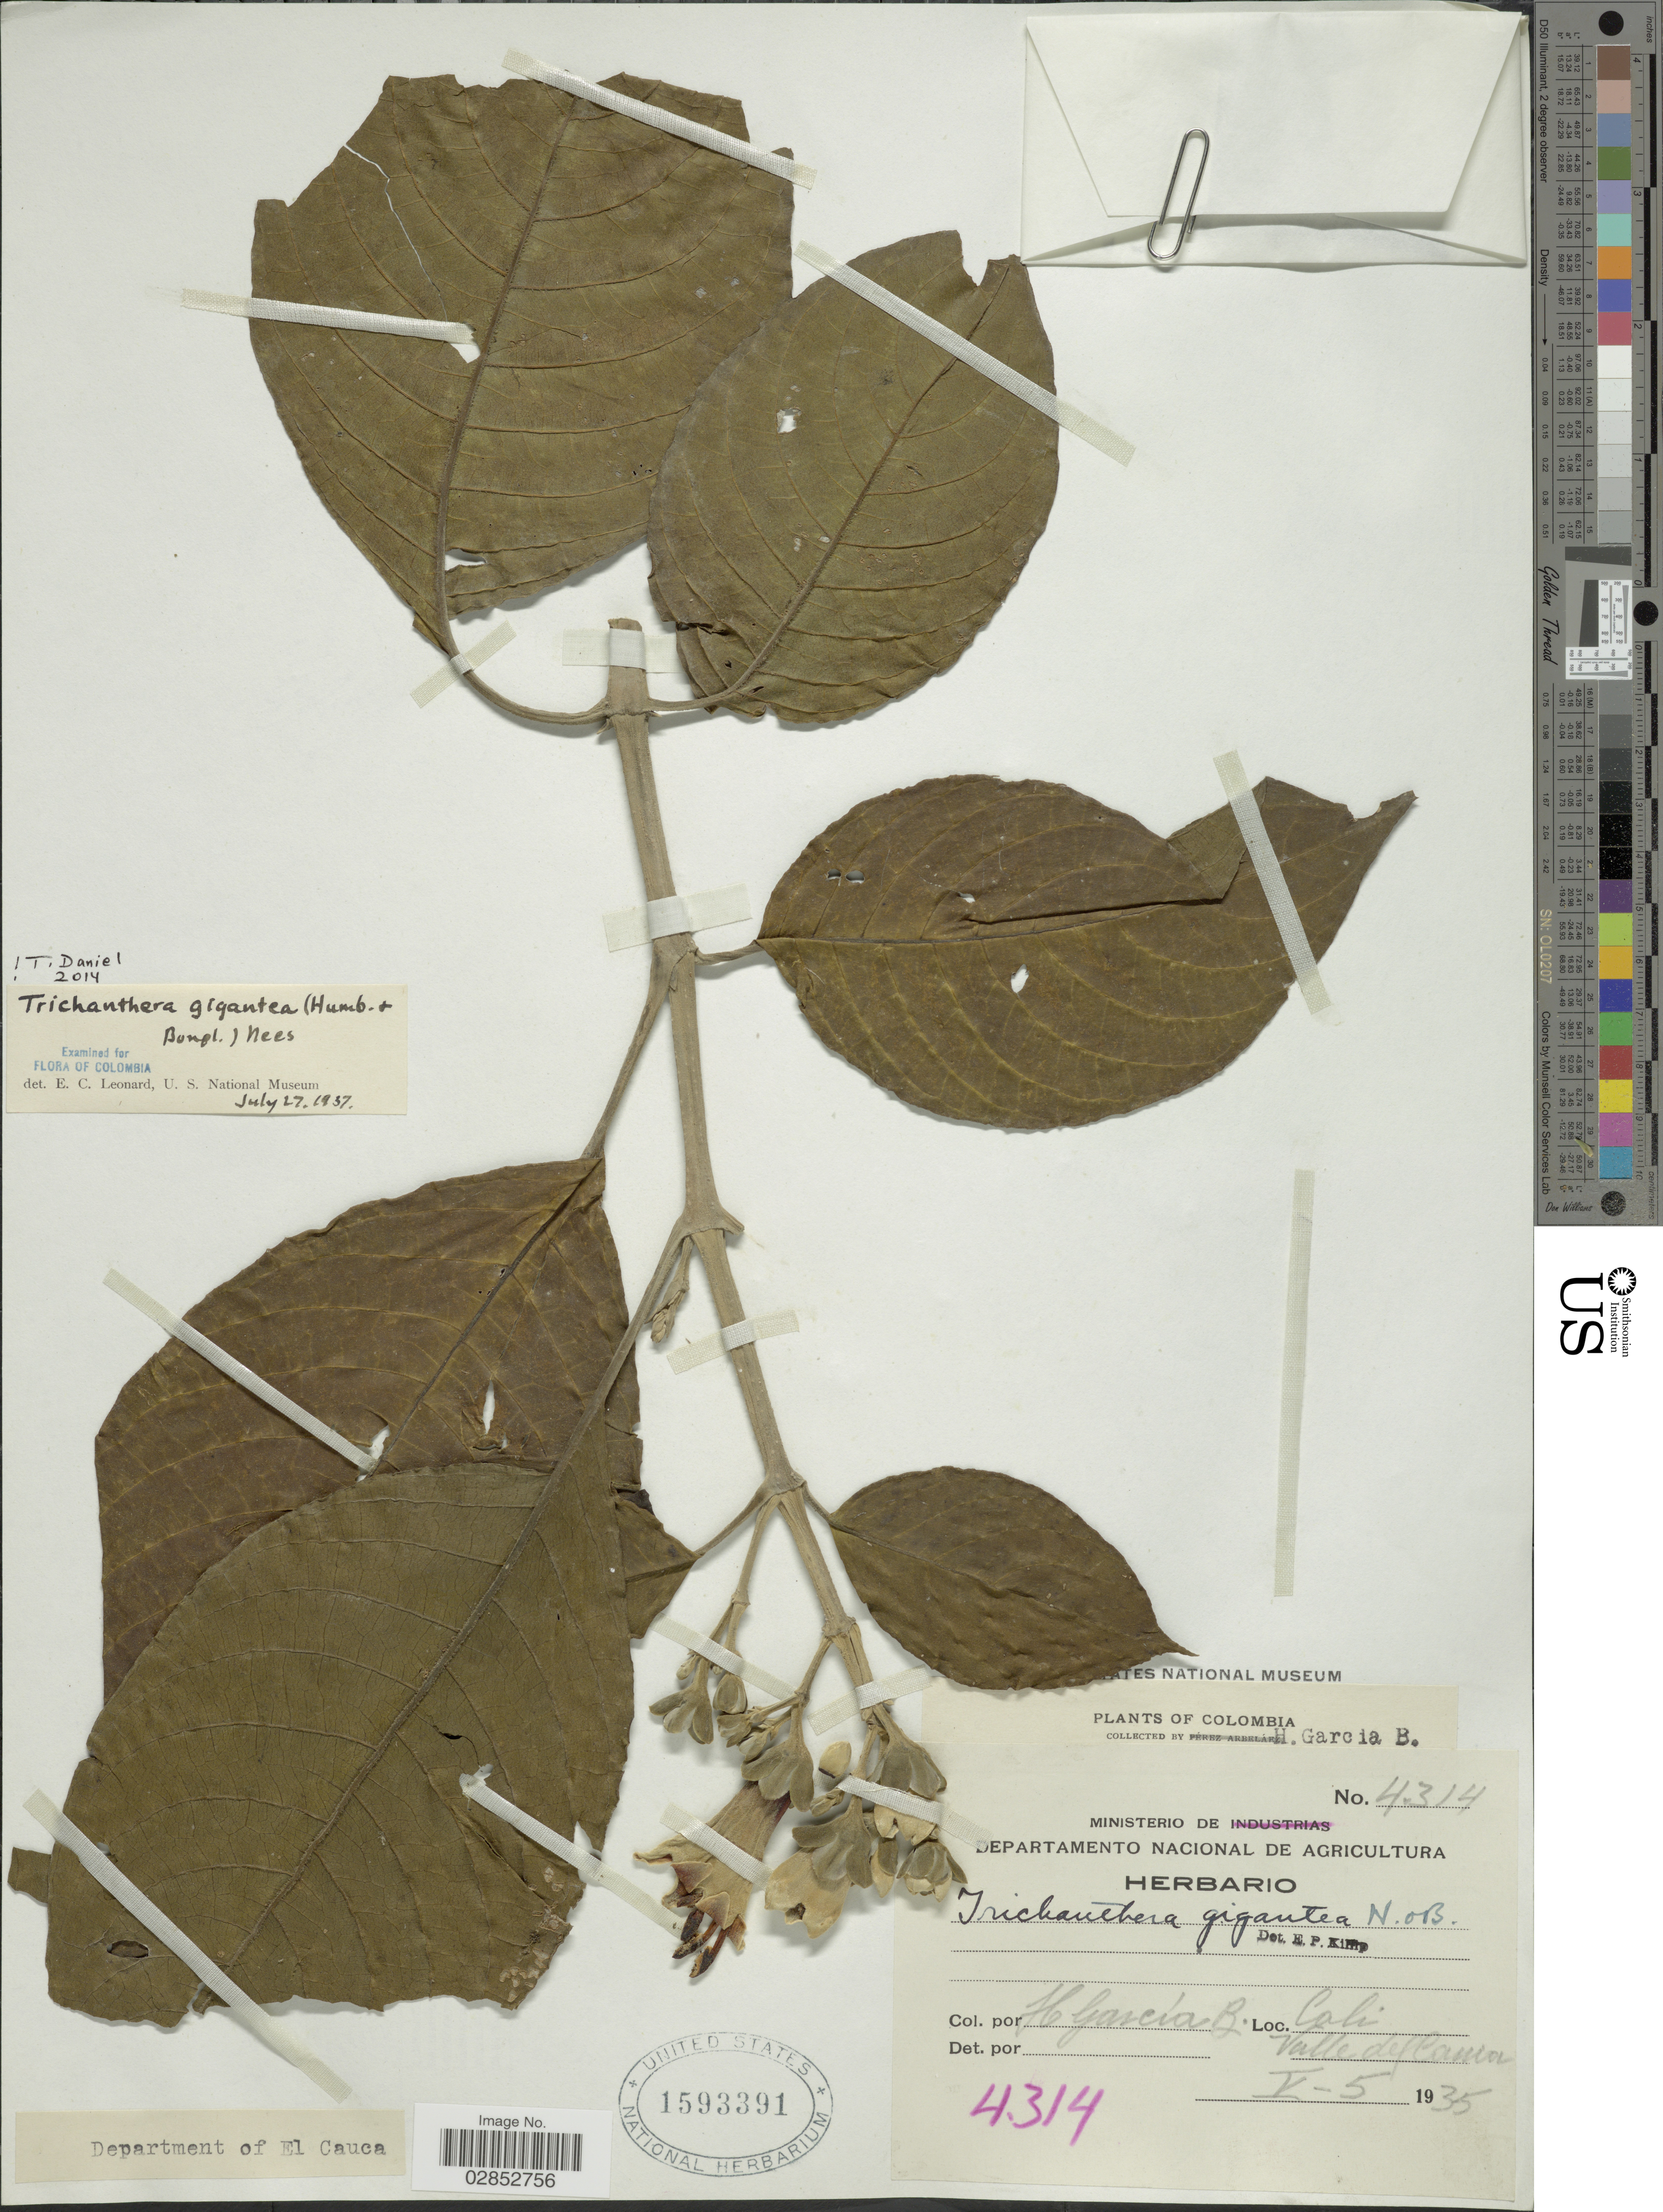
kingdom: Plantae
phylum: Tracheophyta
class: Magnoliopsida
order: Lamiales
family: Acanthaceae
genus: Trichanthera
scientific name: Trichanthera gigantea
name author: (Bonpl.) Nees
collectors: H. García Barriga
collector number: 4314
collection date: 1935-05-05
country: Colombia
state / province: Valle del Cauca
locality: Cali. Department of El Cauca.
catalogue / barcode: US 1593391